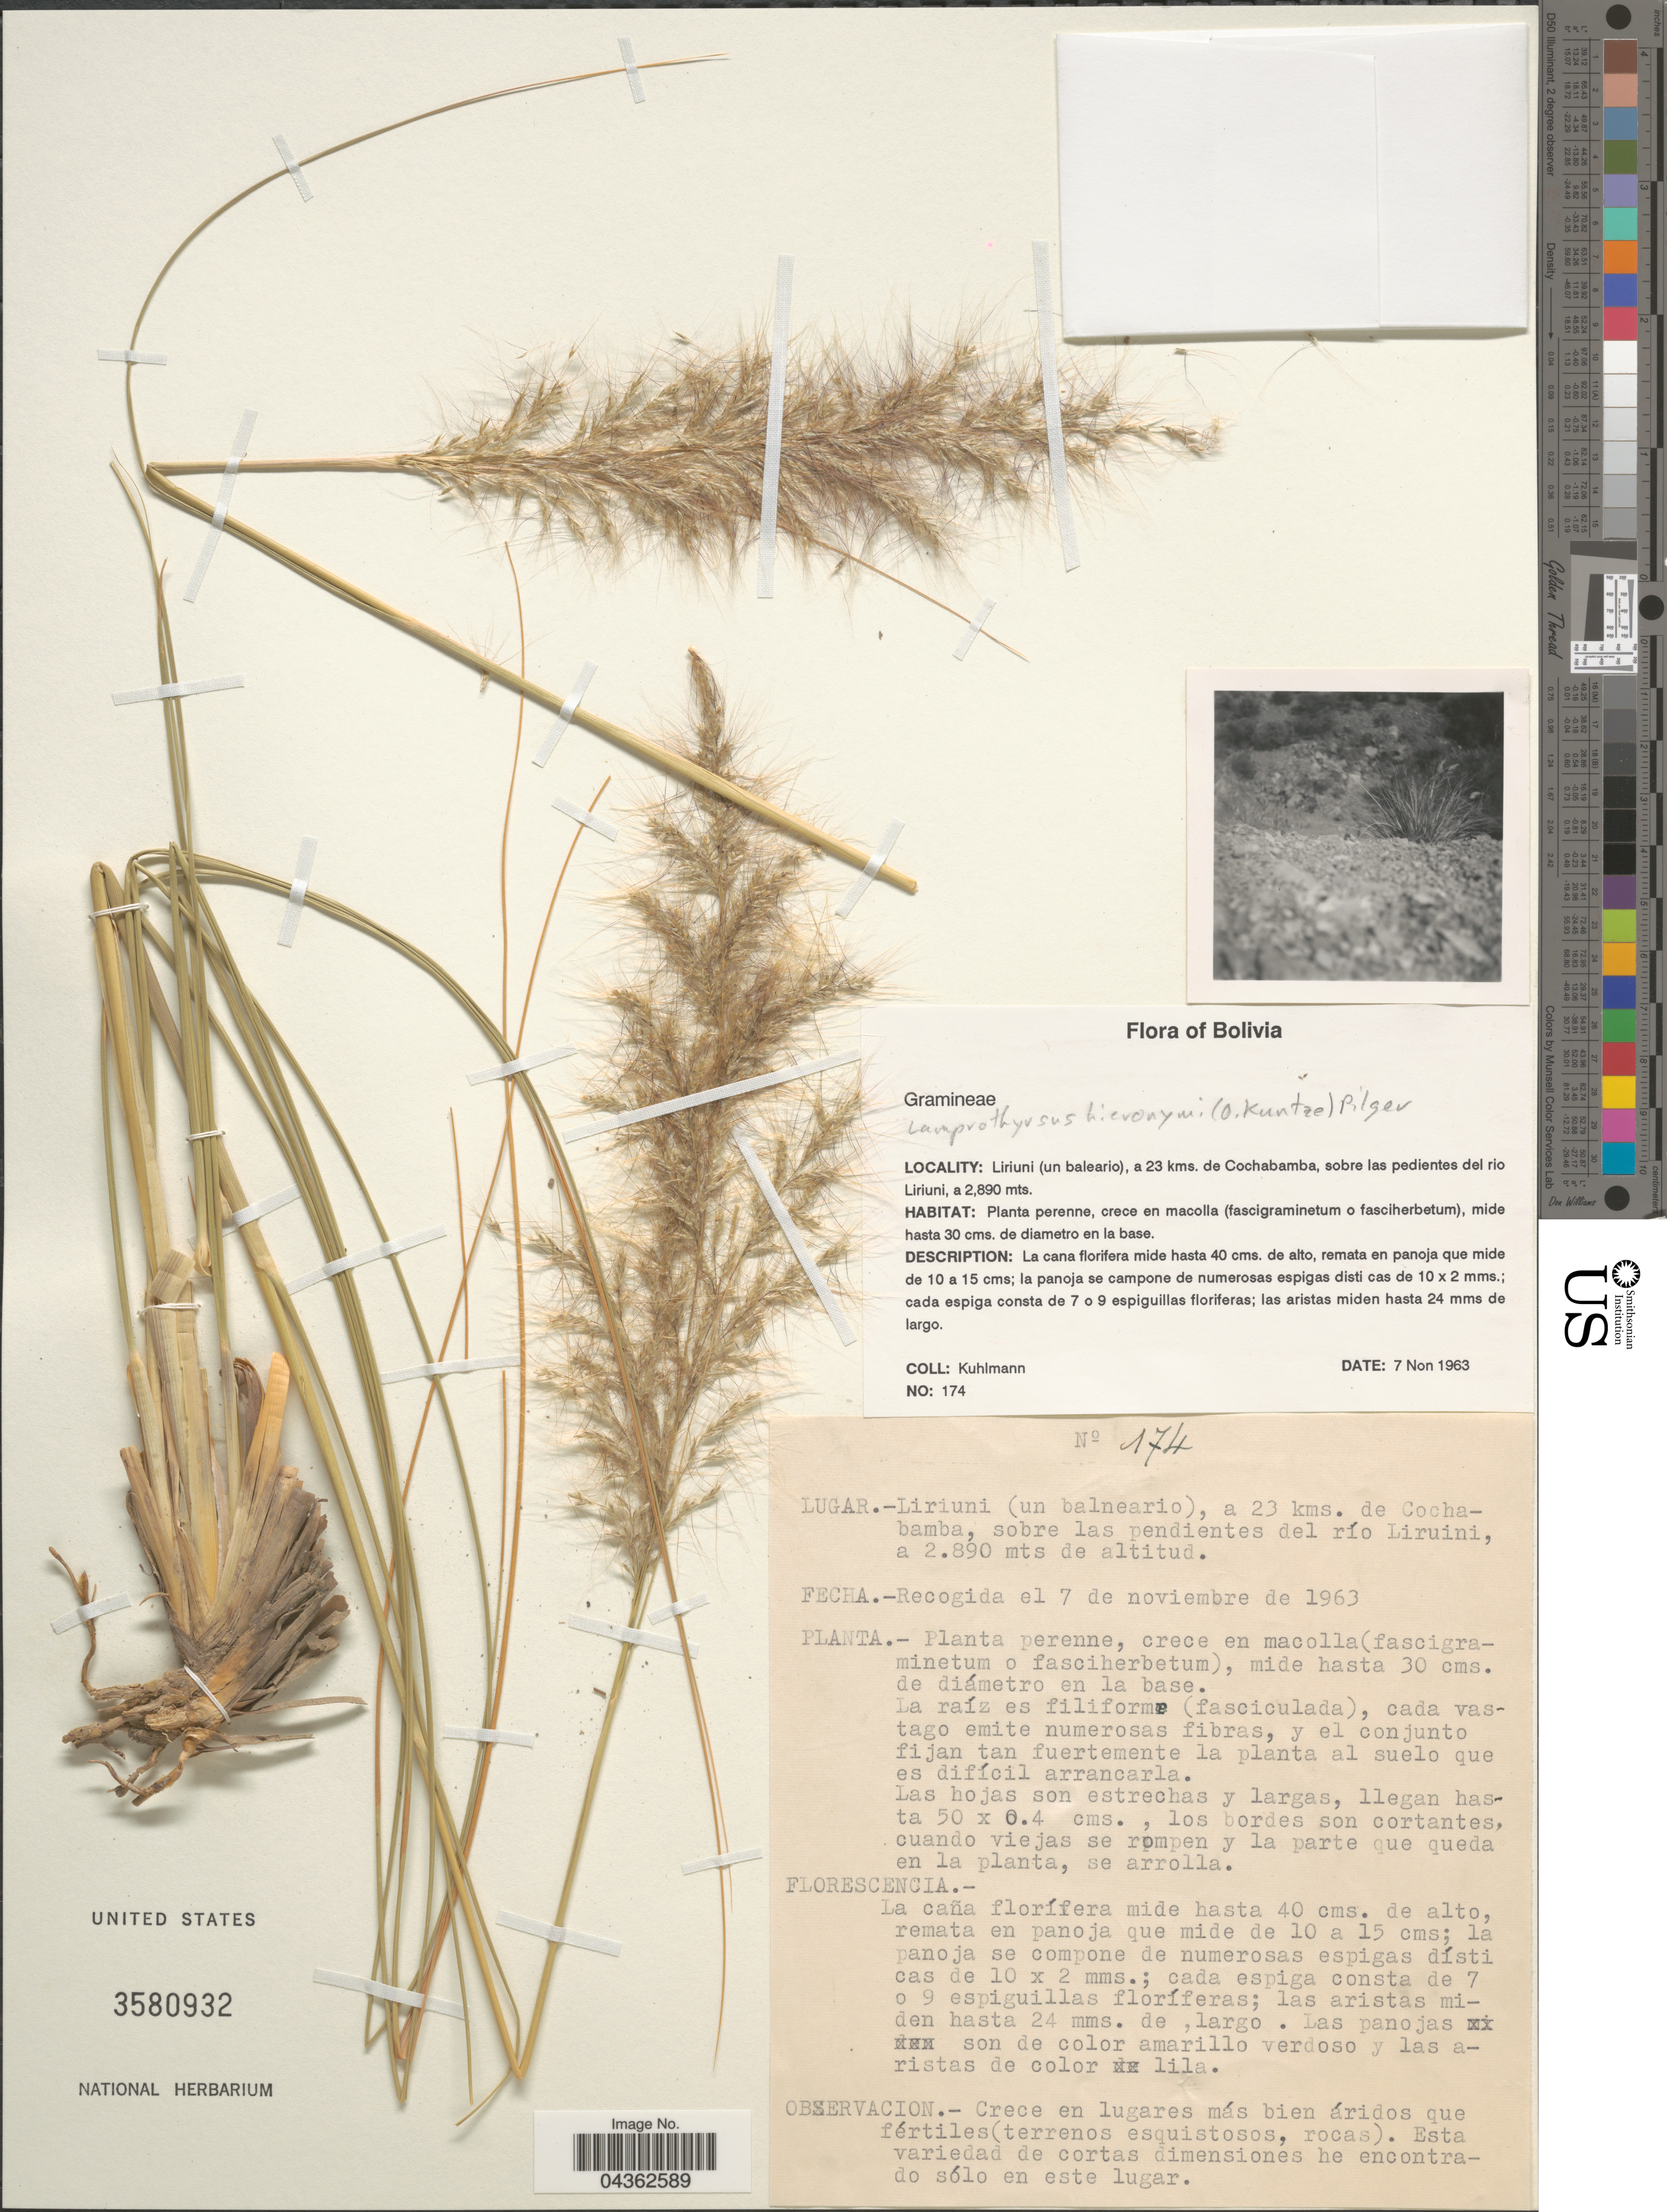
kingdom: Plantae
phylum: Tracheophyta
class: Liliopsida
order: Poales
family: Poaceae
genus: Cortaderia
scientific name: Cortaderia hieronymi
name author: (Kuntze) H.P. Linder & N.P. Barker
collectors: -- Kuhlmann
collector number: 174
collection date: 1963-11-07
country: Bolivia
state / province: Cochabamba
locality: Liriuni (un baleario), a 23 kms. de Cochabamba, sobre las pendientes del rio Liriuni.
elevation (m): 2890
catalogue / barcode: US 3580932